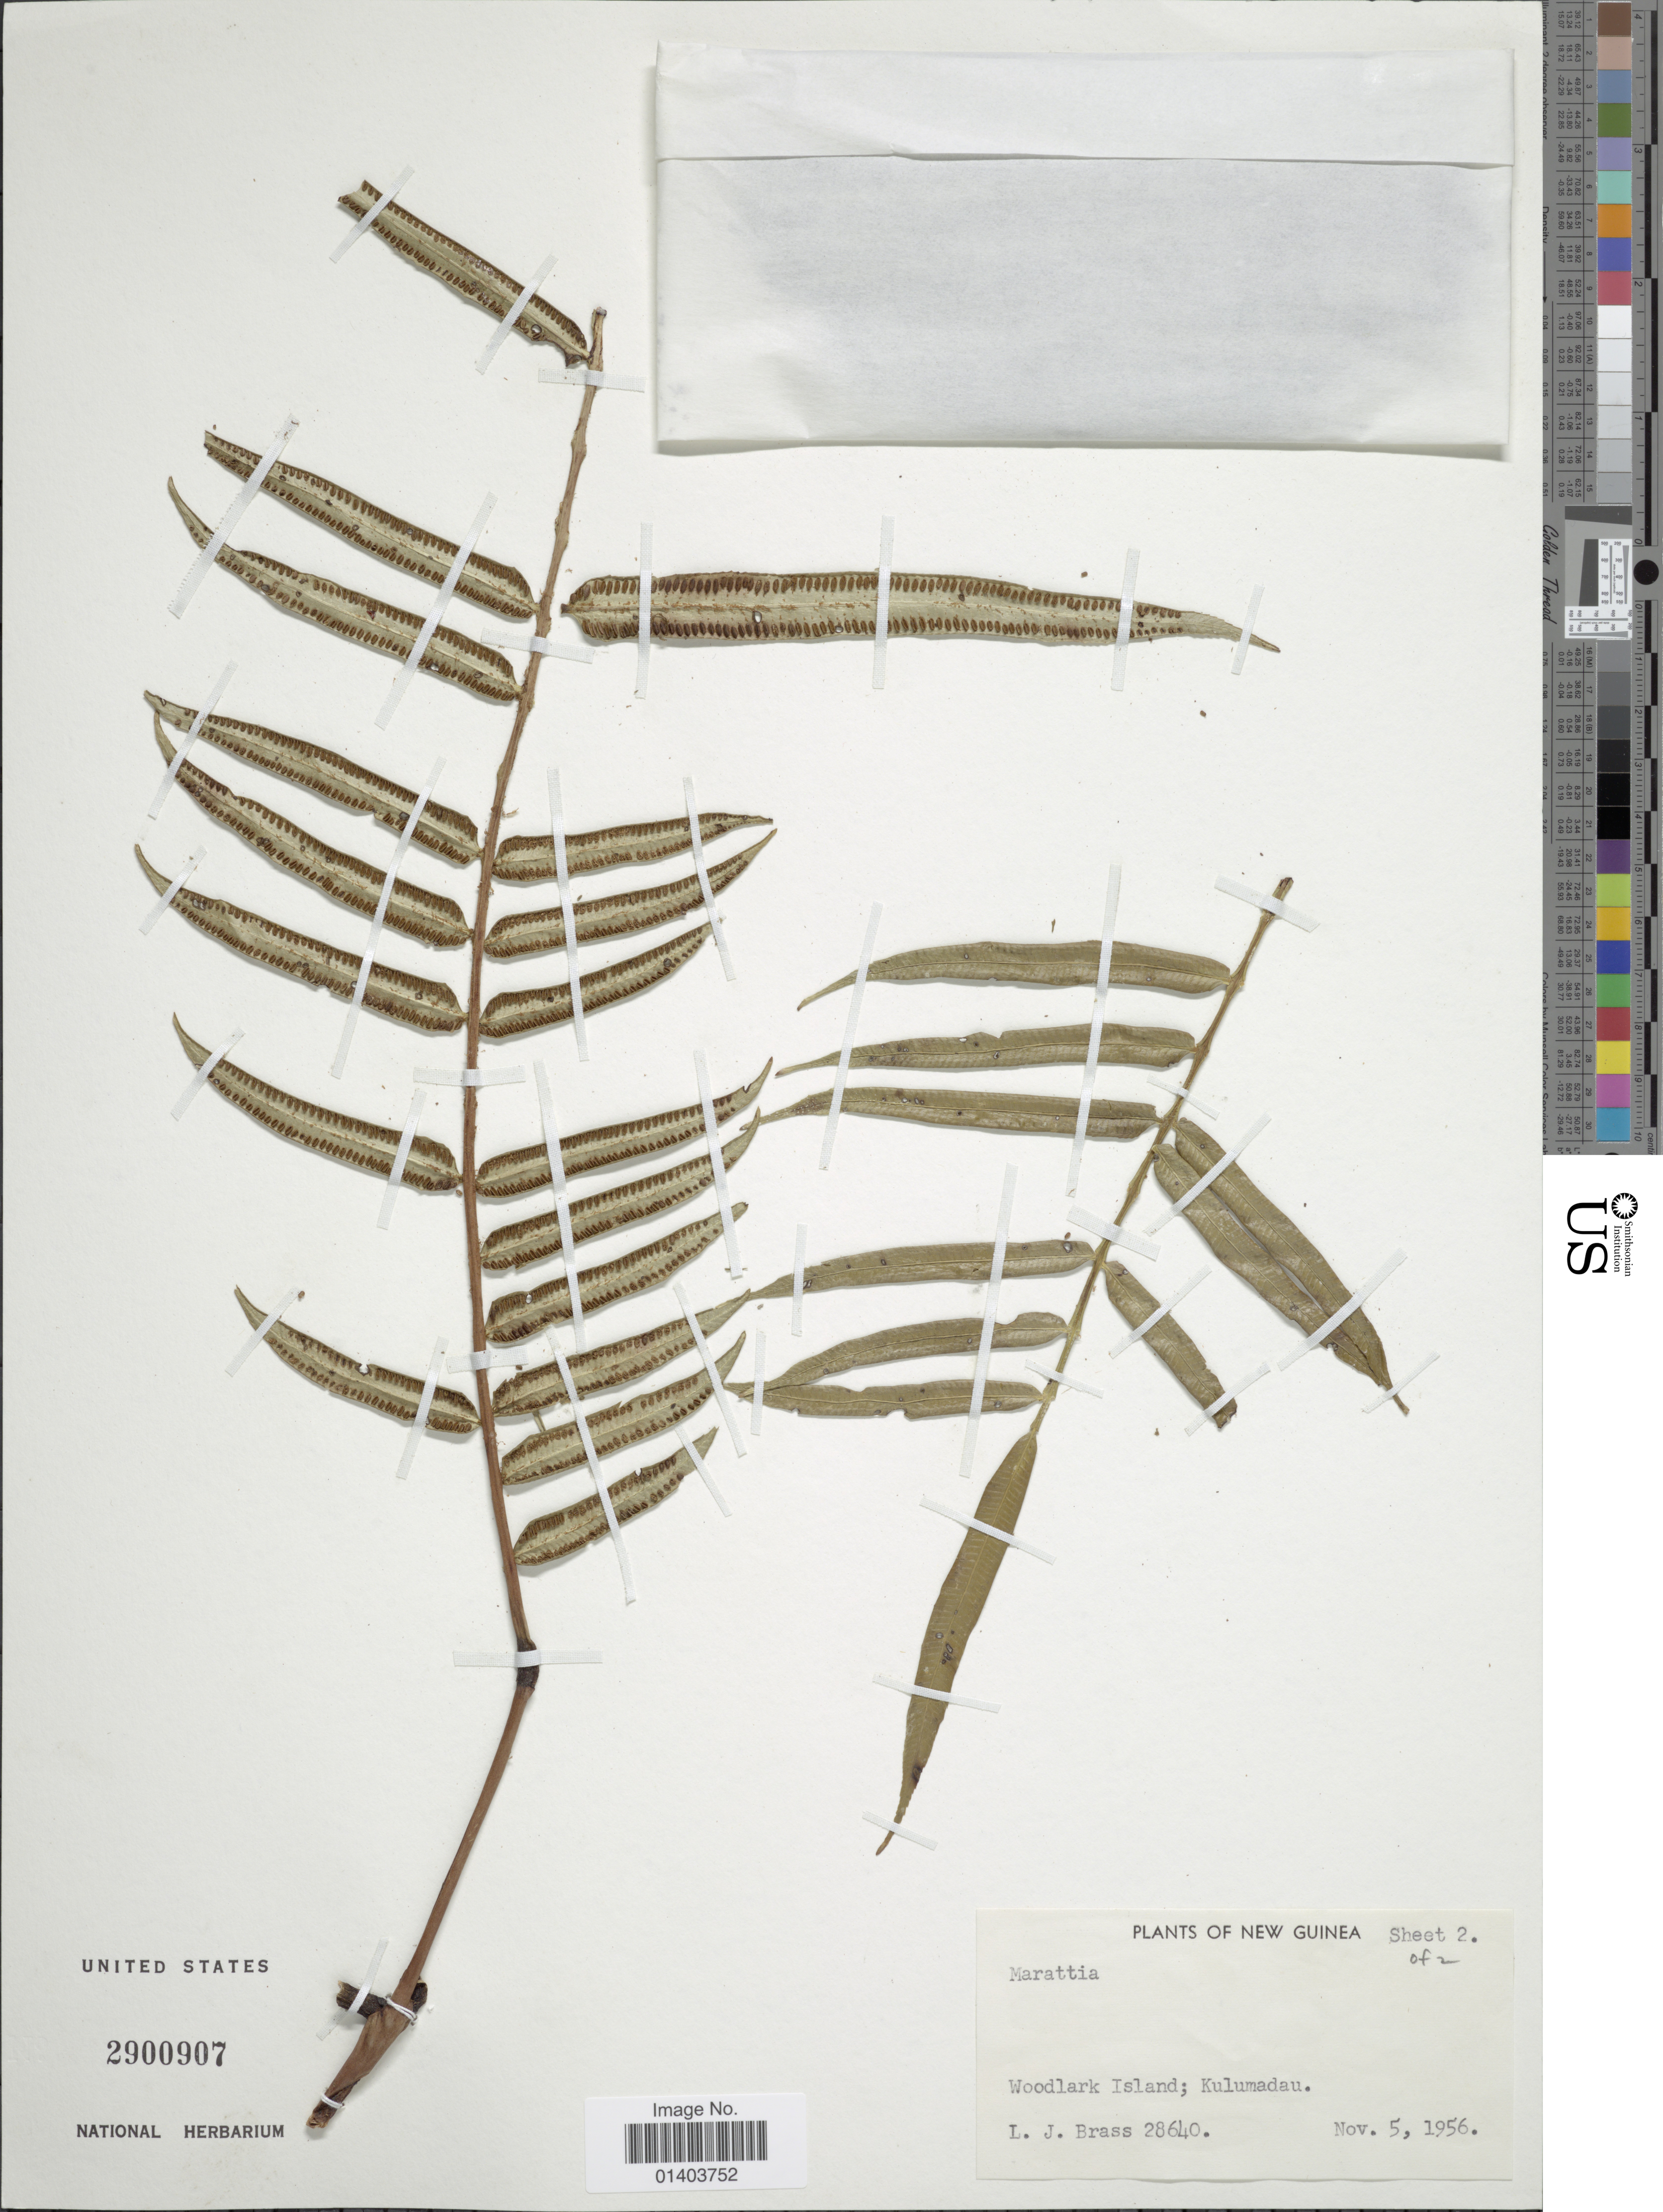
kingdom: Plantae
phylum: Tracheophyta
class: Polypodiopsida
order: Marattiales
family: Marattiaceae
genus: Ptisana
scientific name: Ptisana sp.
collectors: L. J. Brass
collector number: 28640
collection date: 1956-11-05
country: Papua New Guinea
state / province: Milne Bay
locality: New Guinea, Woodlark Island; Kulumadau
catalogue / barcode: US 2900907